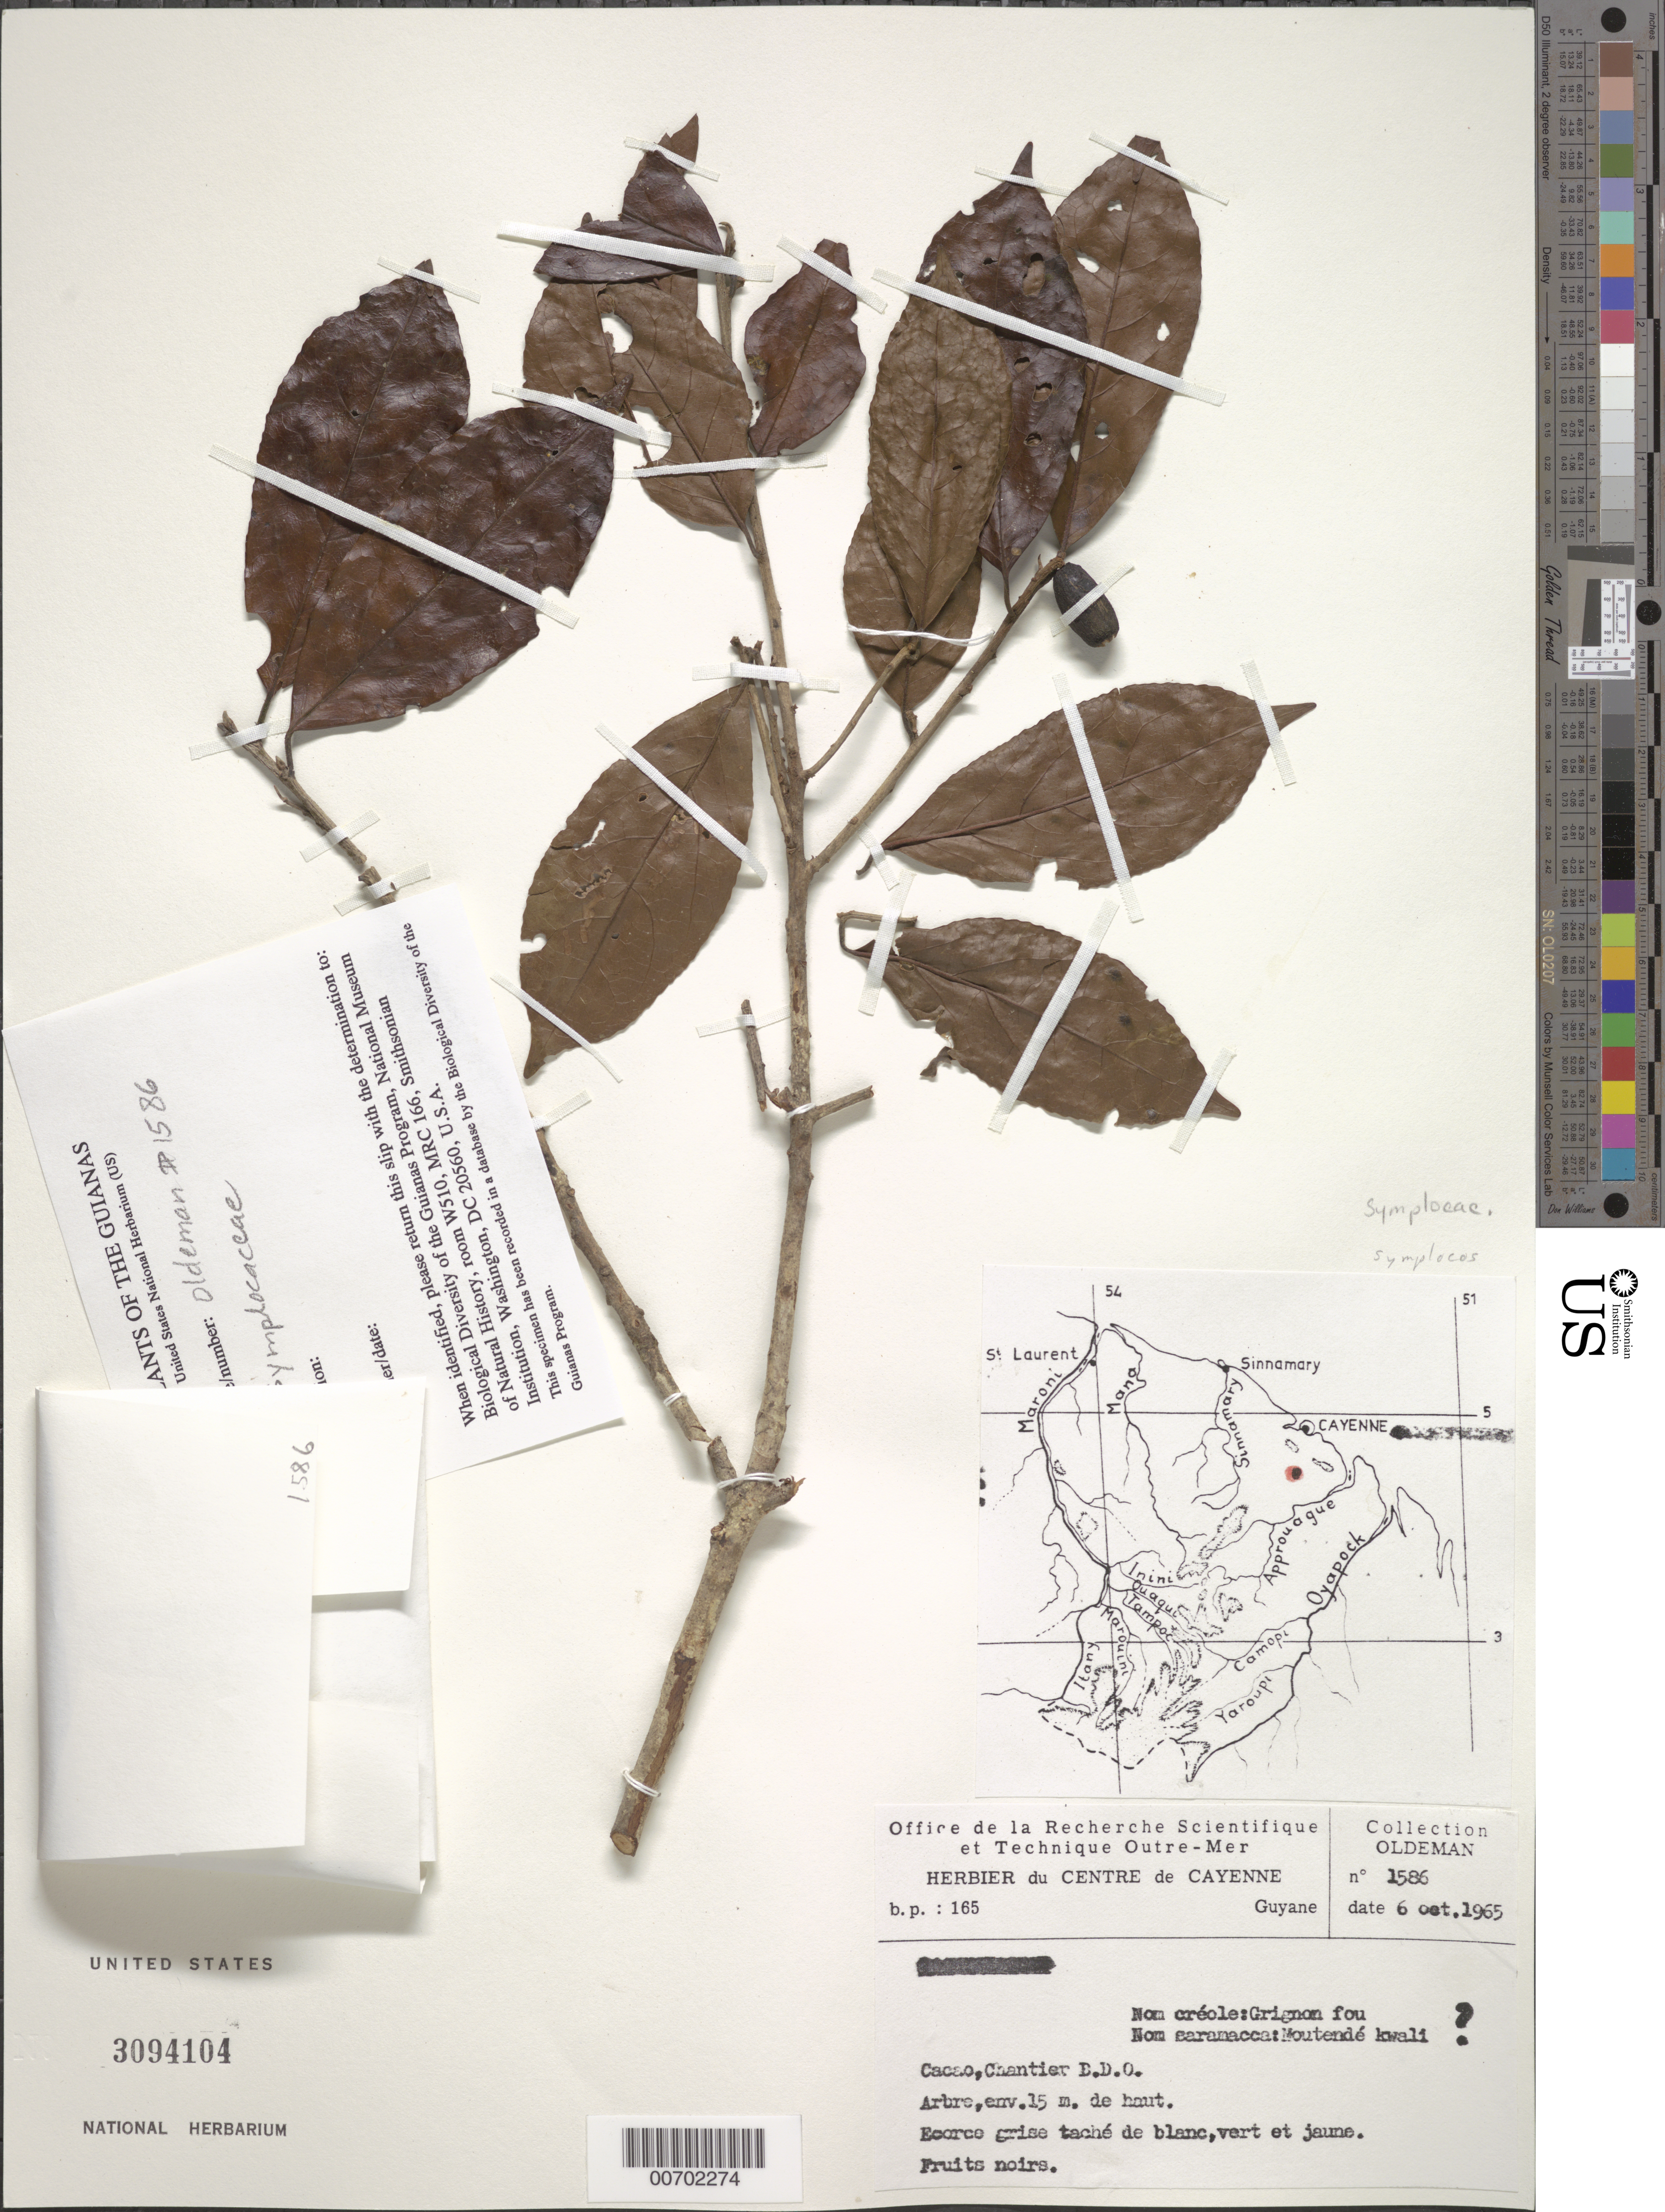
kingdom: Plantae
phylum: Tracheophyta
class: Magnoliopsida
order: Ericales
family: Symplocaceae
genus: Symplocos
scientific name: Symplocos sp.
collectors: R. Oldeman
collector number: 1586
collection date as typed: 6-Oct-65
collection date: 1965-10-06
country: French Guiana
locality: Cacao, Chantier B.D.O.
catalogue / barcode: US 3094104